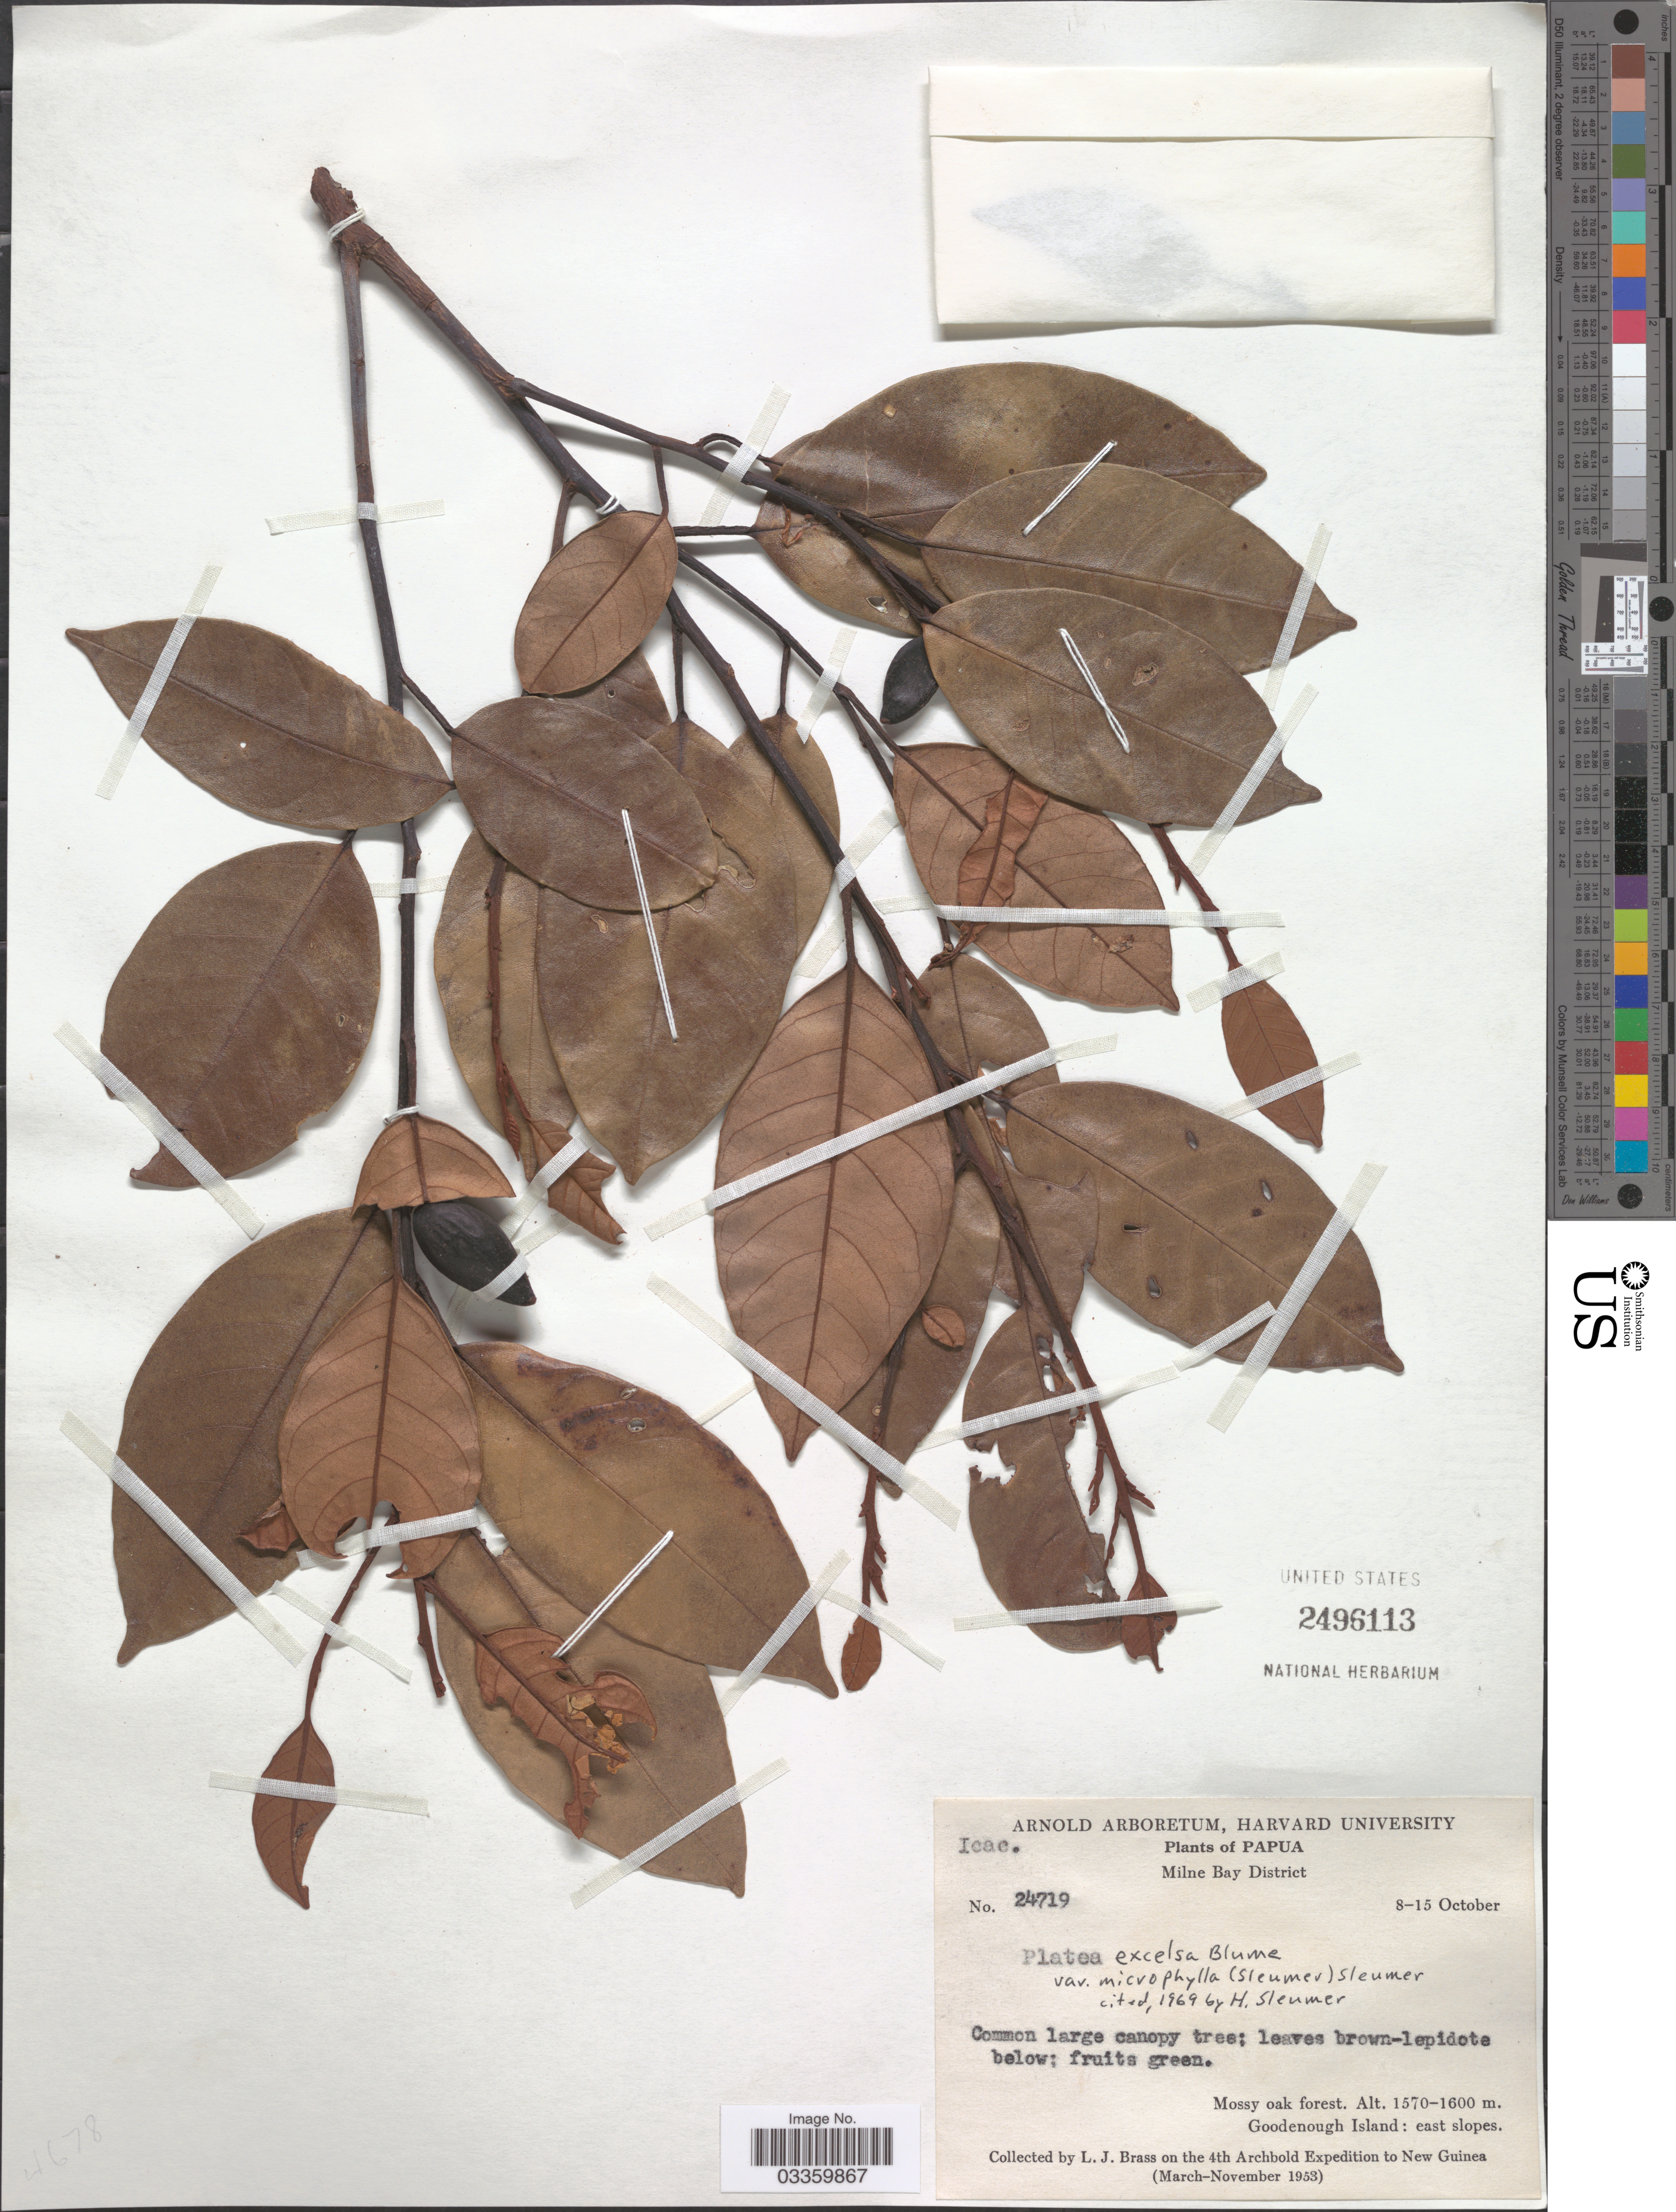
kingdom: Plantae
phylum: Tracheophyta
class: Magnoliopsida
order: Metteniusales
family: Metteniusaceae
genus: Platea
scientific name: Platea excelsa var. microphylla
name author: (Sleumer) Sleumer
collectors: L. J. Brass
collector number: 24719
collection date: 1953-10-08/1953-10-15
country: Papua New Guinea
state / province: Milne Bay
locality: Papua. Milne Bay District. Goodenough Island: east slopes.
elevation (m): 1570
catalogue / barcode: US 2496113